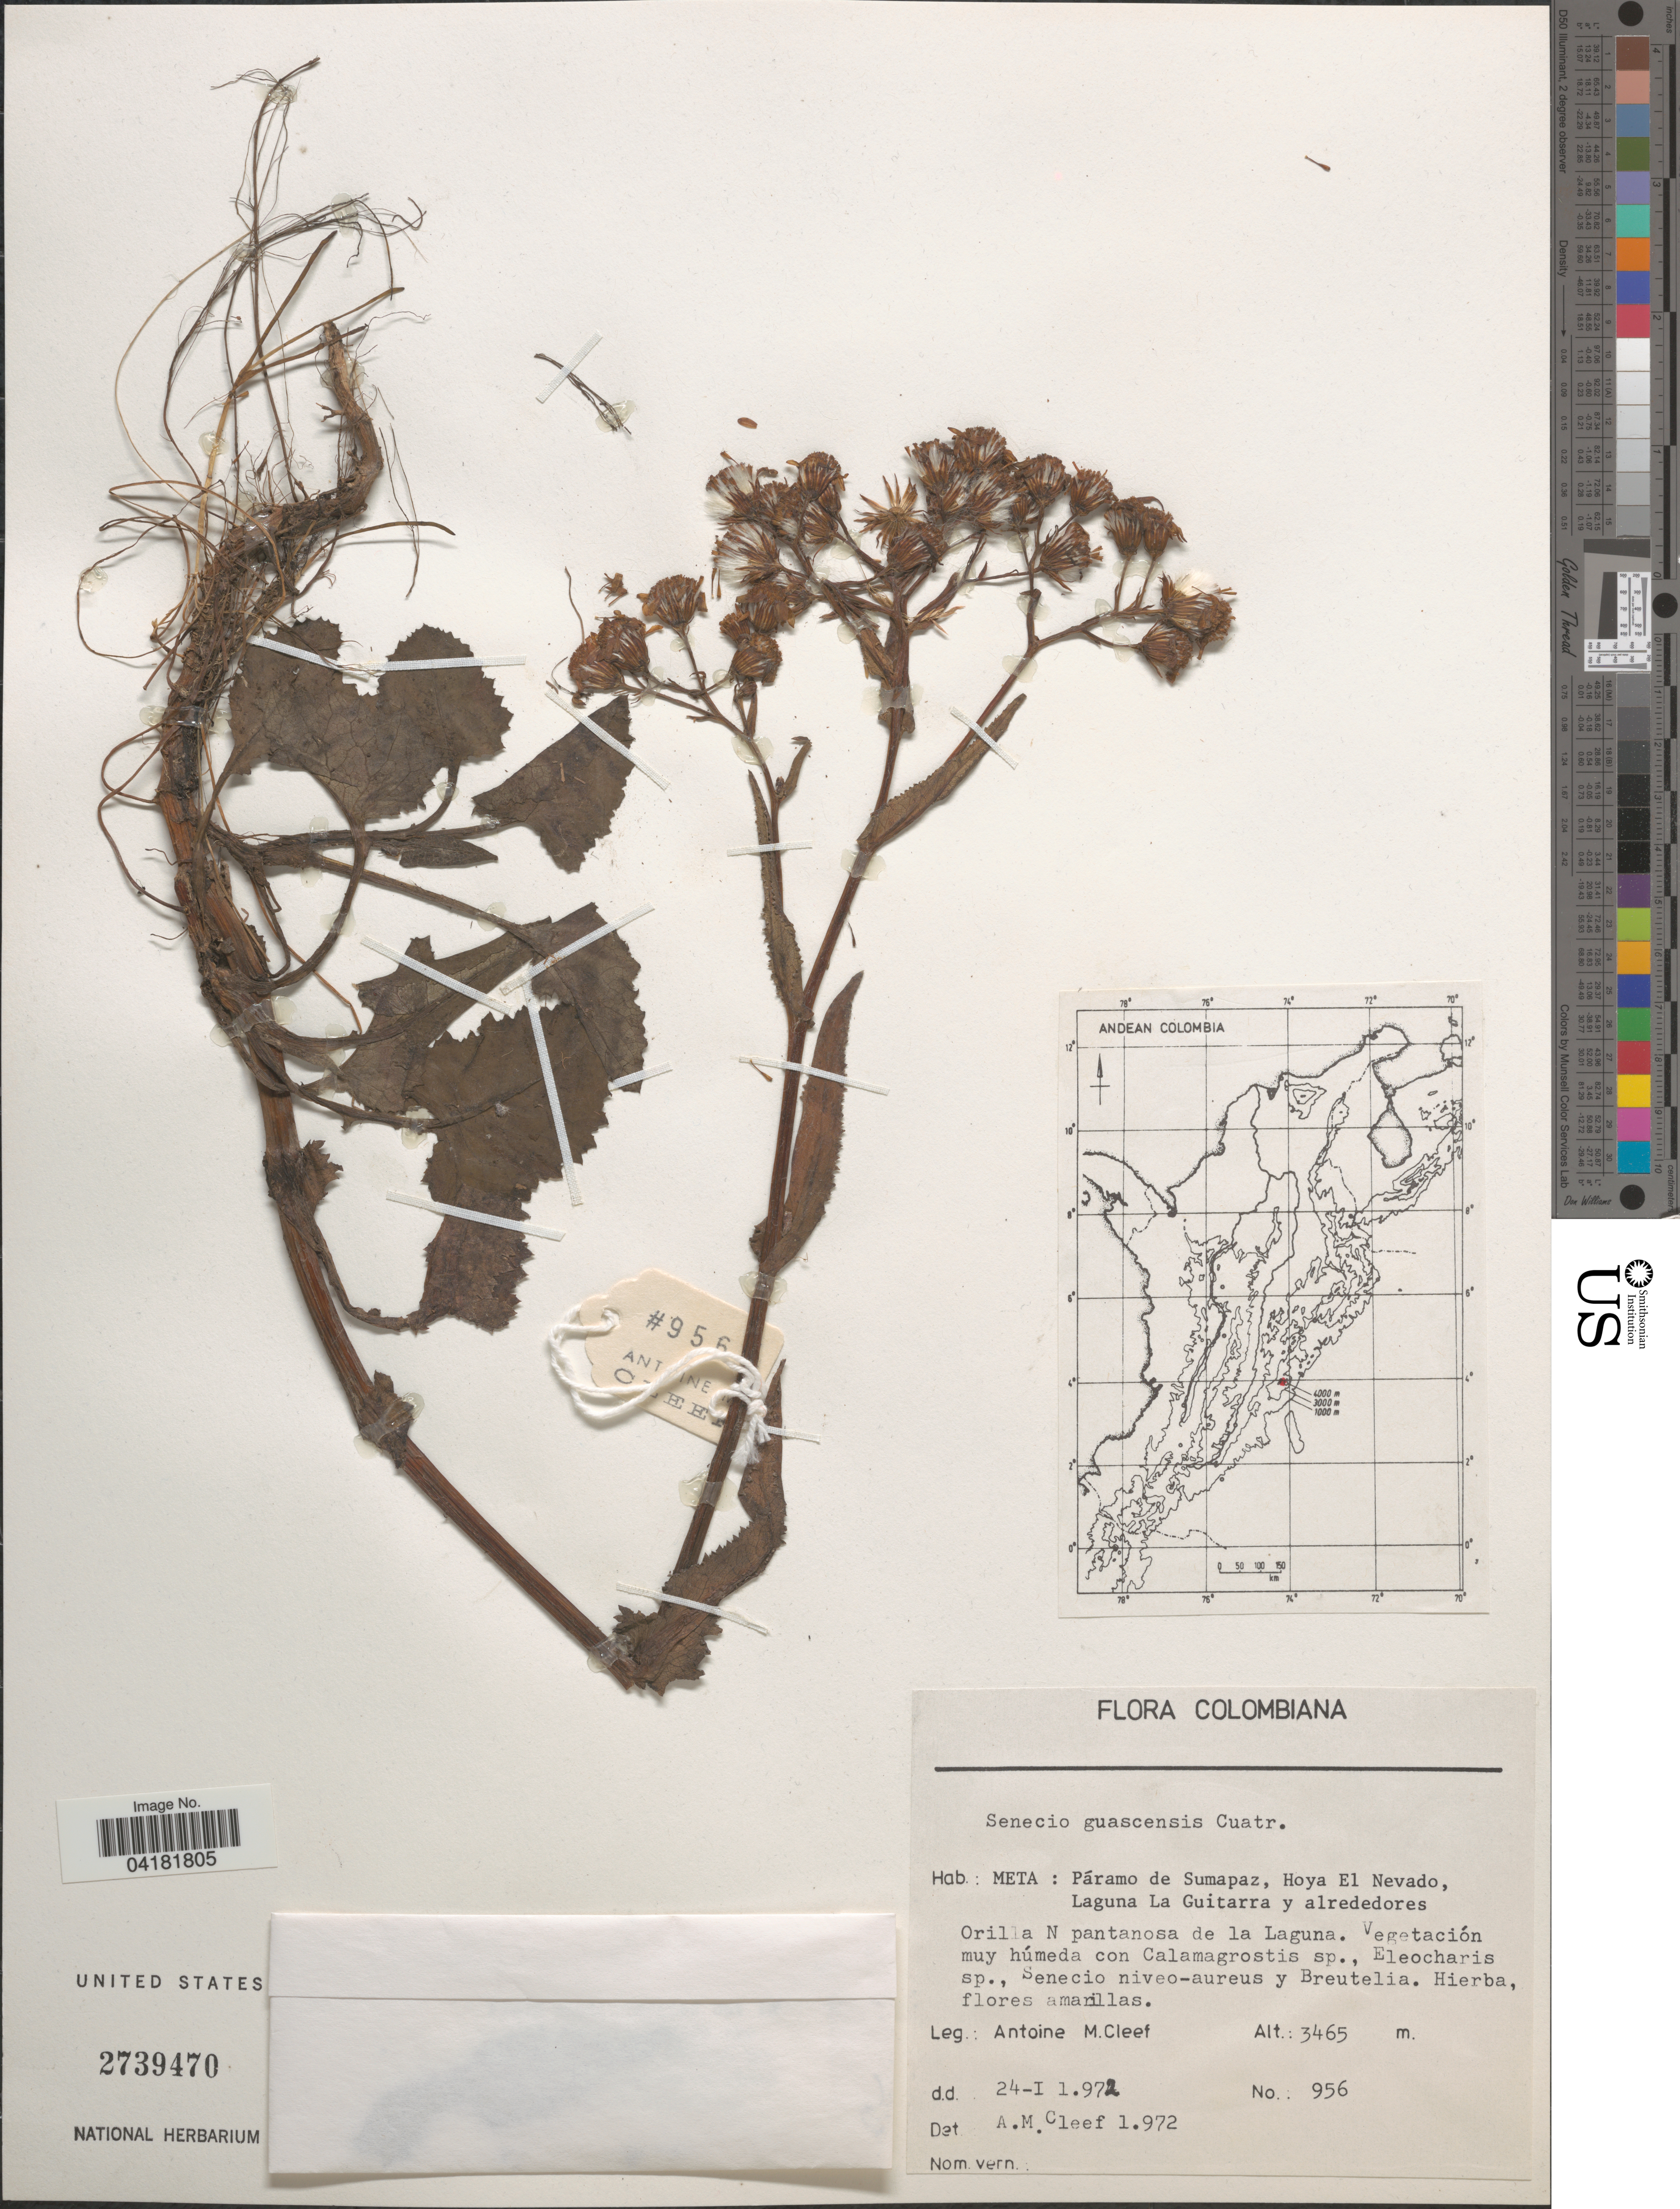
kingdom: Plantae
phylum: Tracheophyta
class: Magnoliopsida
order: Asterales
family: Asteraceae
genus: Senecio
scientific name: Senecio guascensis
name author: Cuatrec.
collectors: A. M. Cleef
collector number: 956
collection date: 1972-01-24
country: Colombia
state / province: Meta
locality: Colombiana. Páramo de Sumapaz, Hoya El Nevado, Laguna La Guitarra y alrededores. Orilla N pantanosa de la Laguna.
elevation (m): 3465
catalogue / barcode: US 2739470